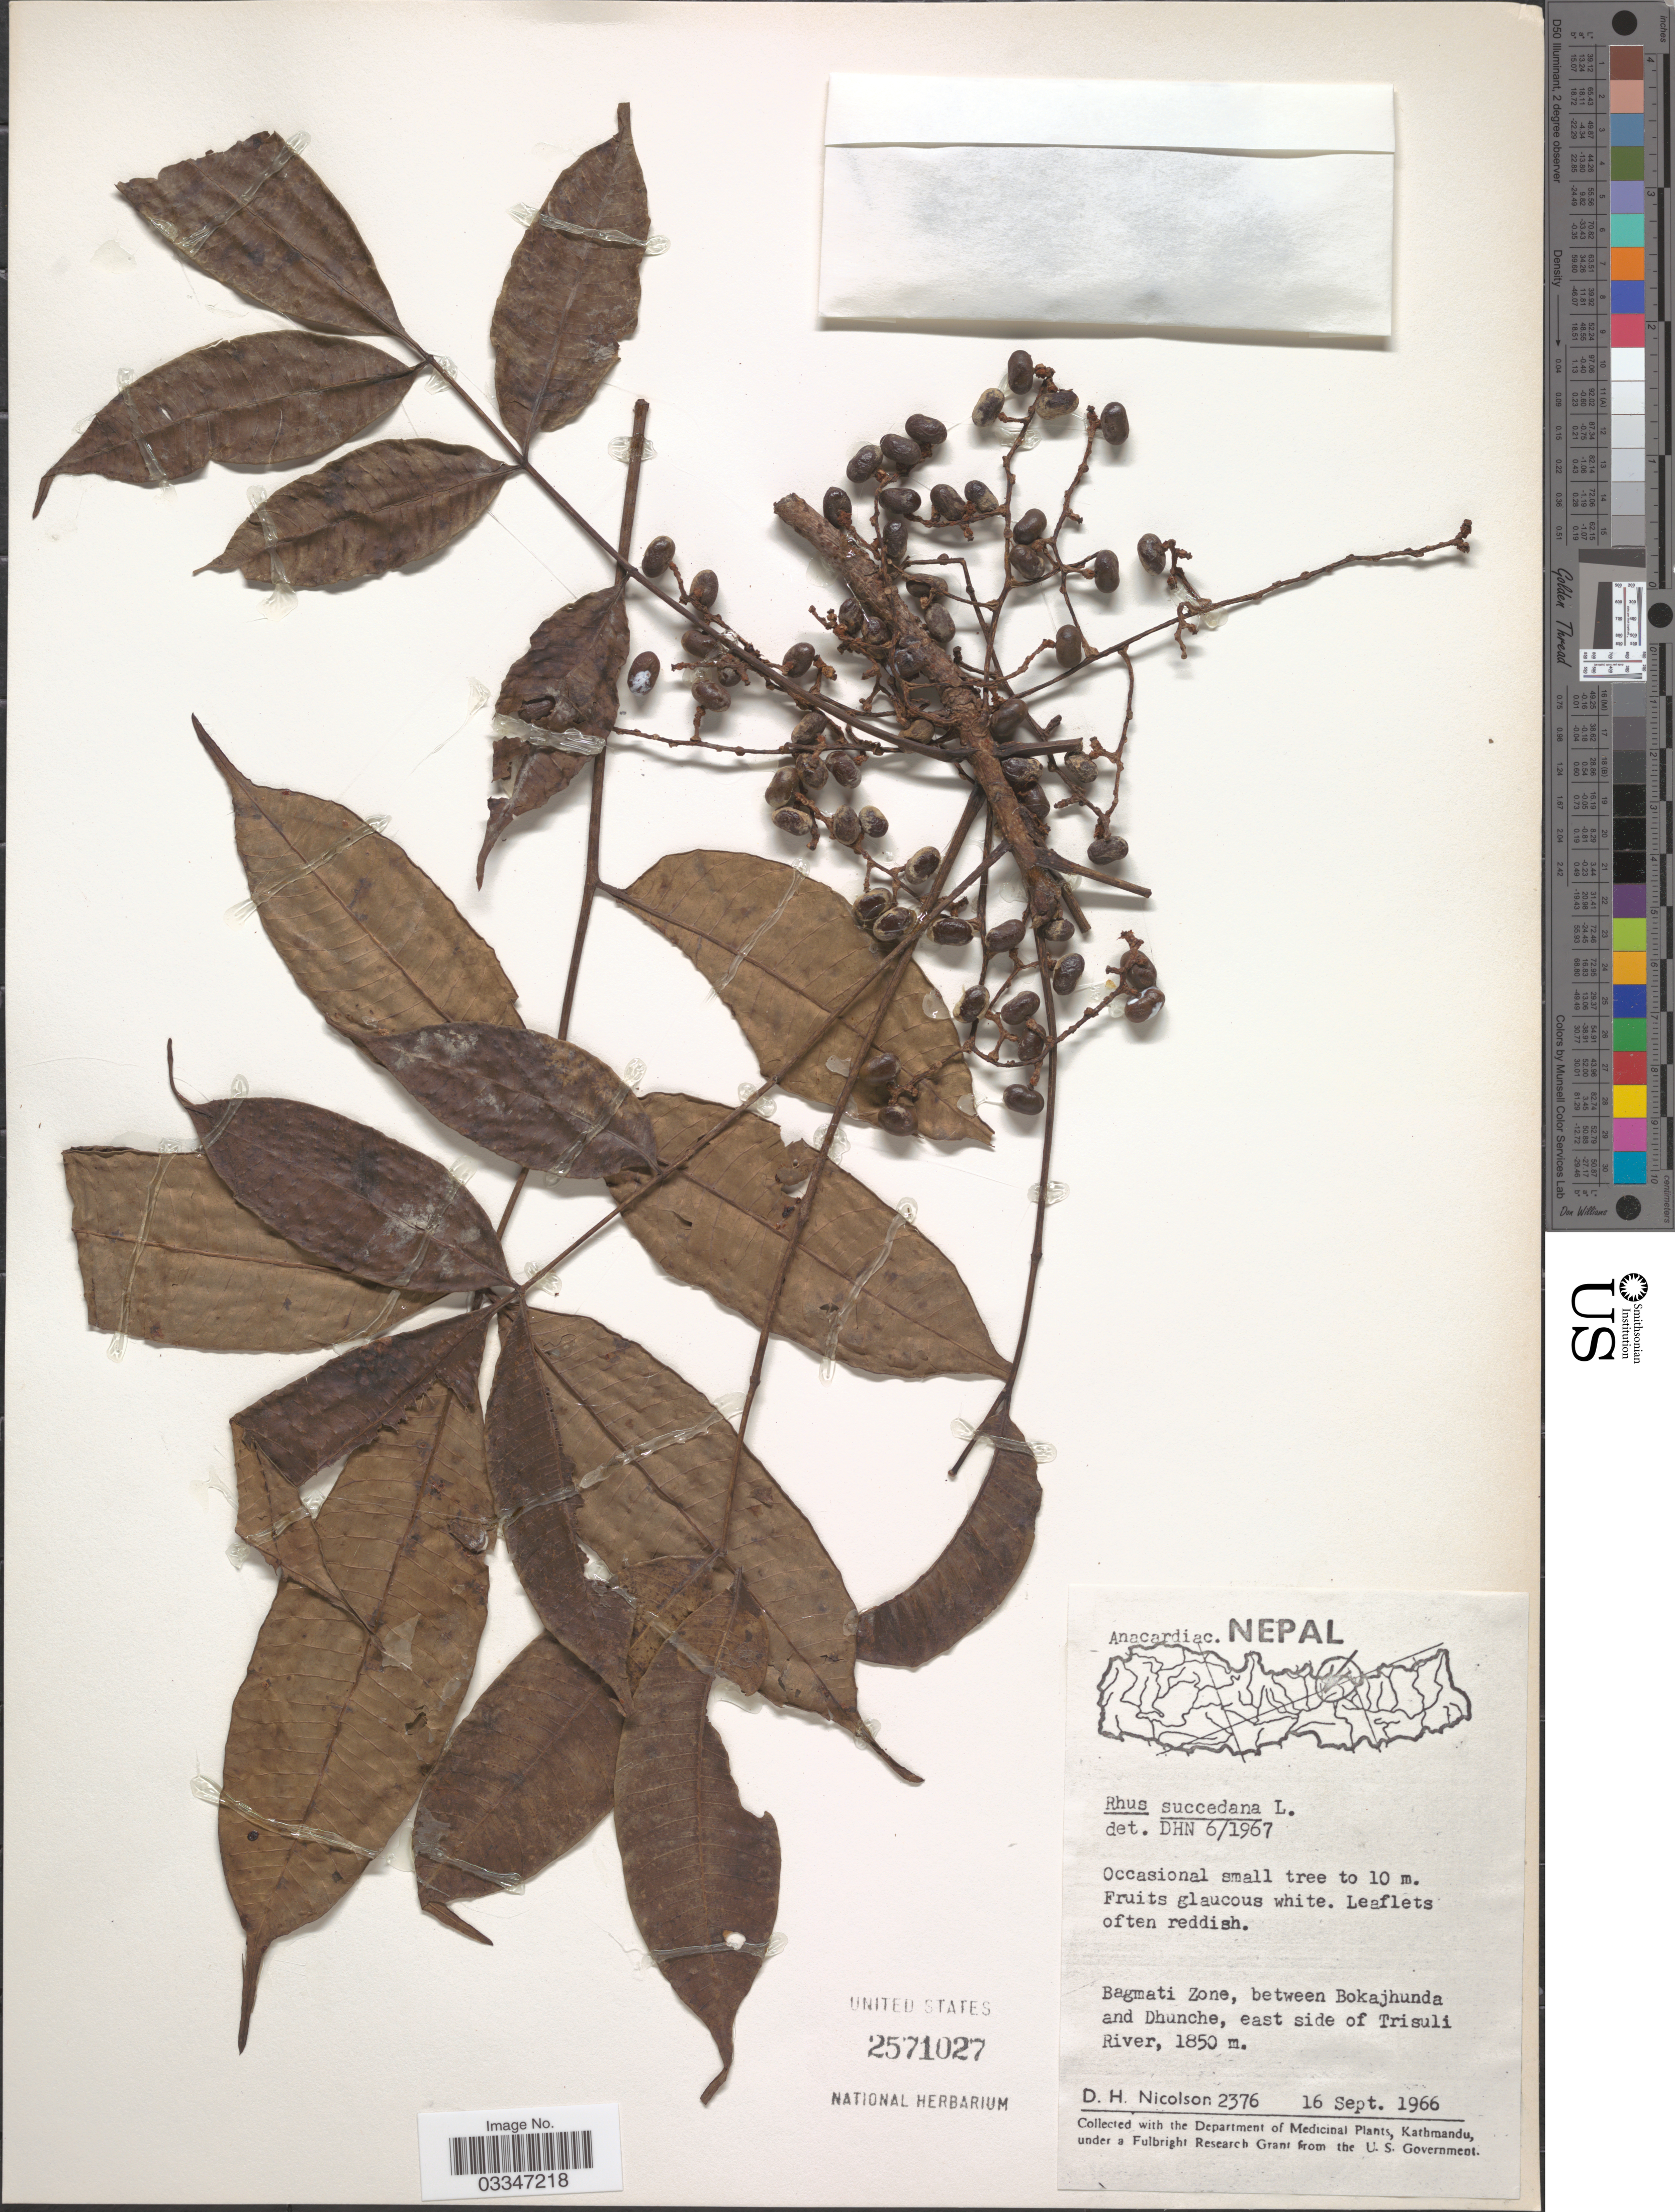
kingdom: Plantae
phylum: Tracheophyta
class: Magnoliopsida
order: Sapindales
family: Anacardiaceae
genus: Rhus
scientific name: Rhus succedanea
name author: L.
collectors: D. H. Nicolson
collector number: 2376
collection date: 1966-09-16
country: Nepal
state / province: Bagmati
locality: Bagmati Zone, between Bokajhunda and Dhunche, east side of Trisuli River.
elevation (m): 1850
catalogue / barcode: US 2571027